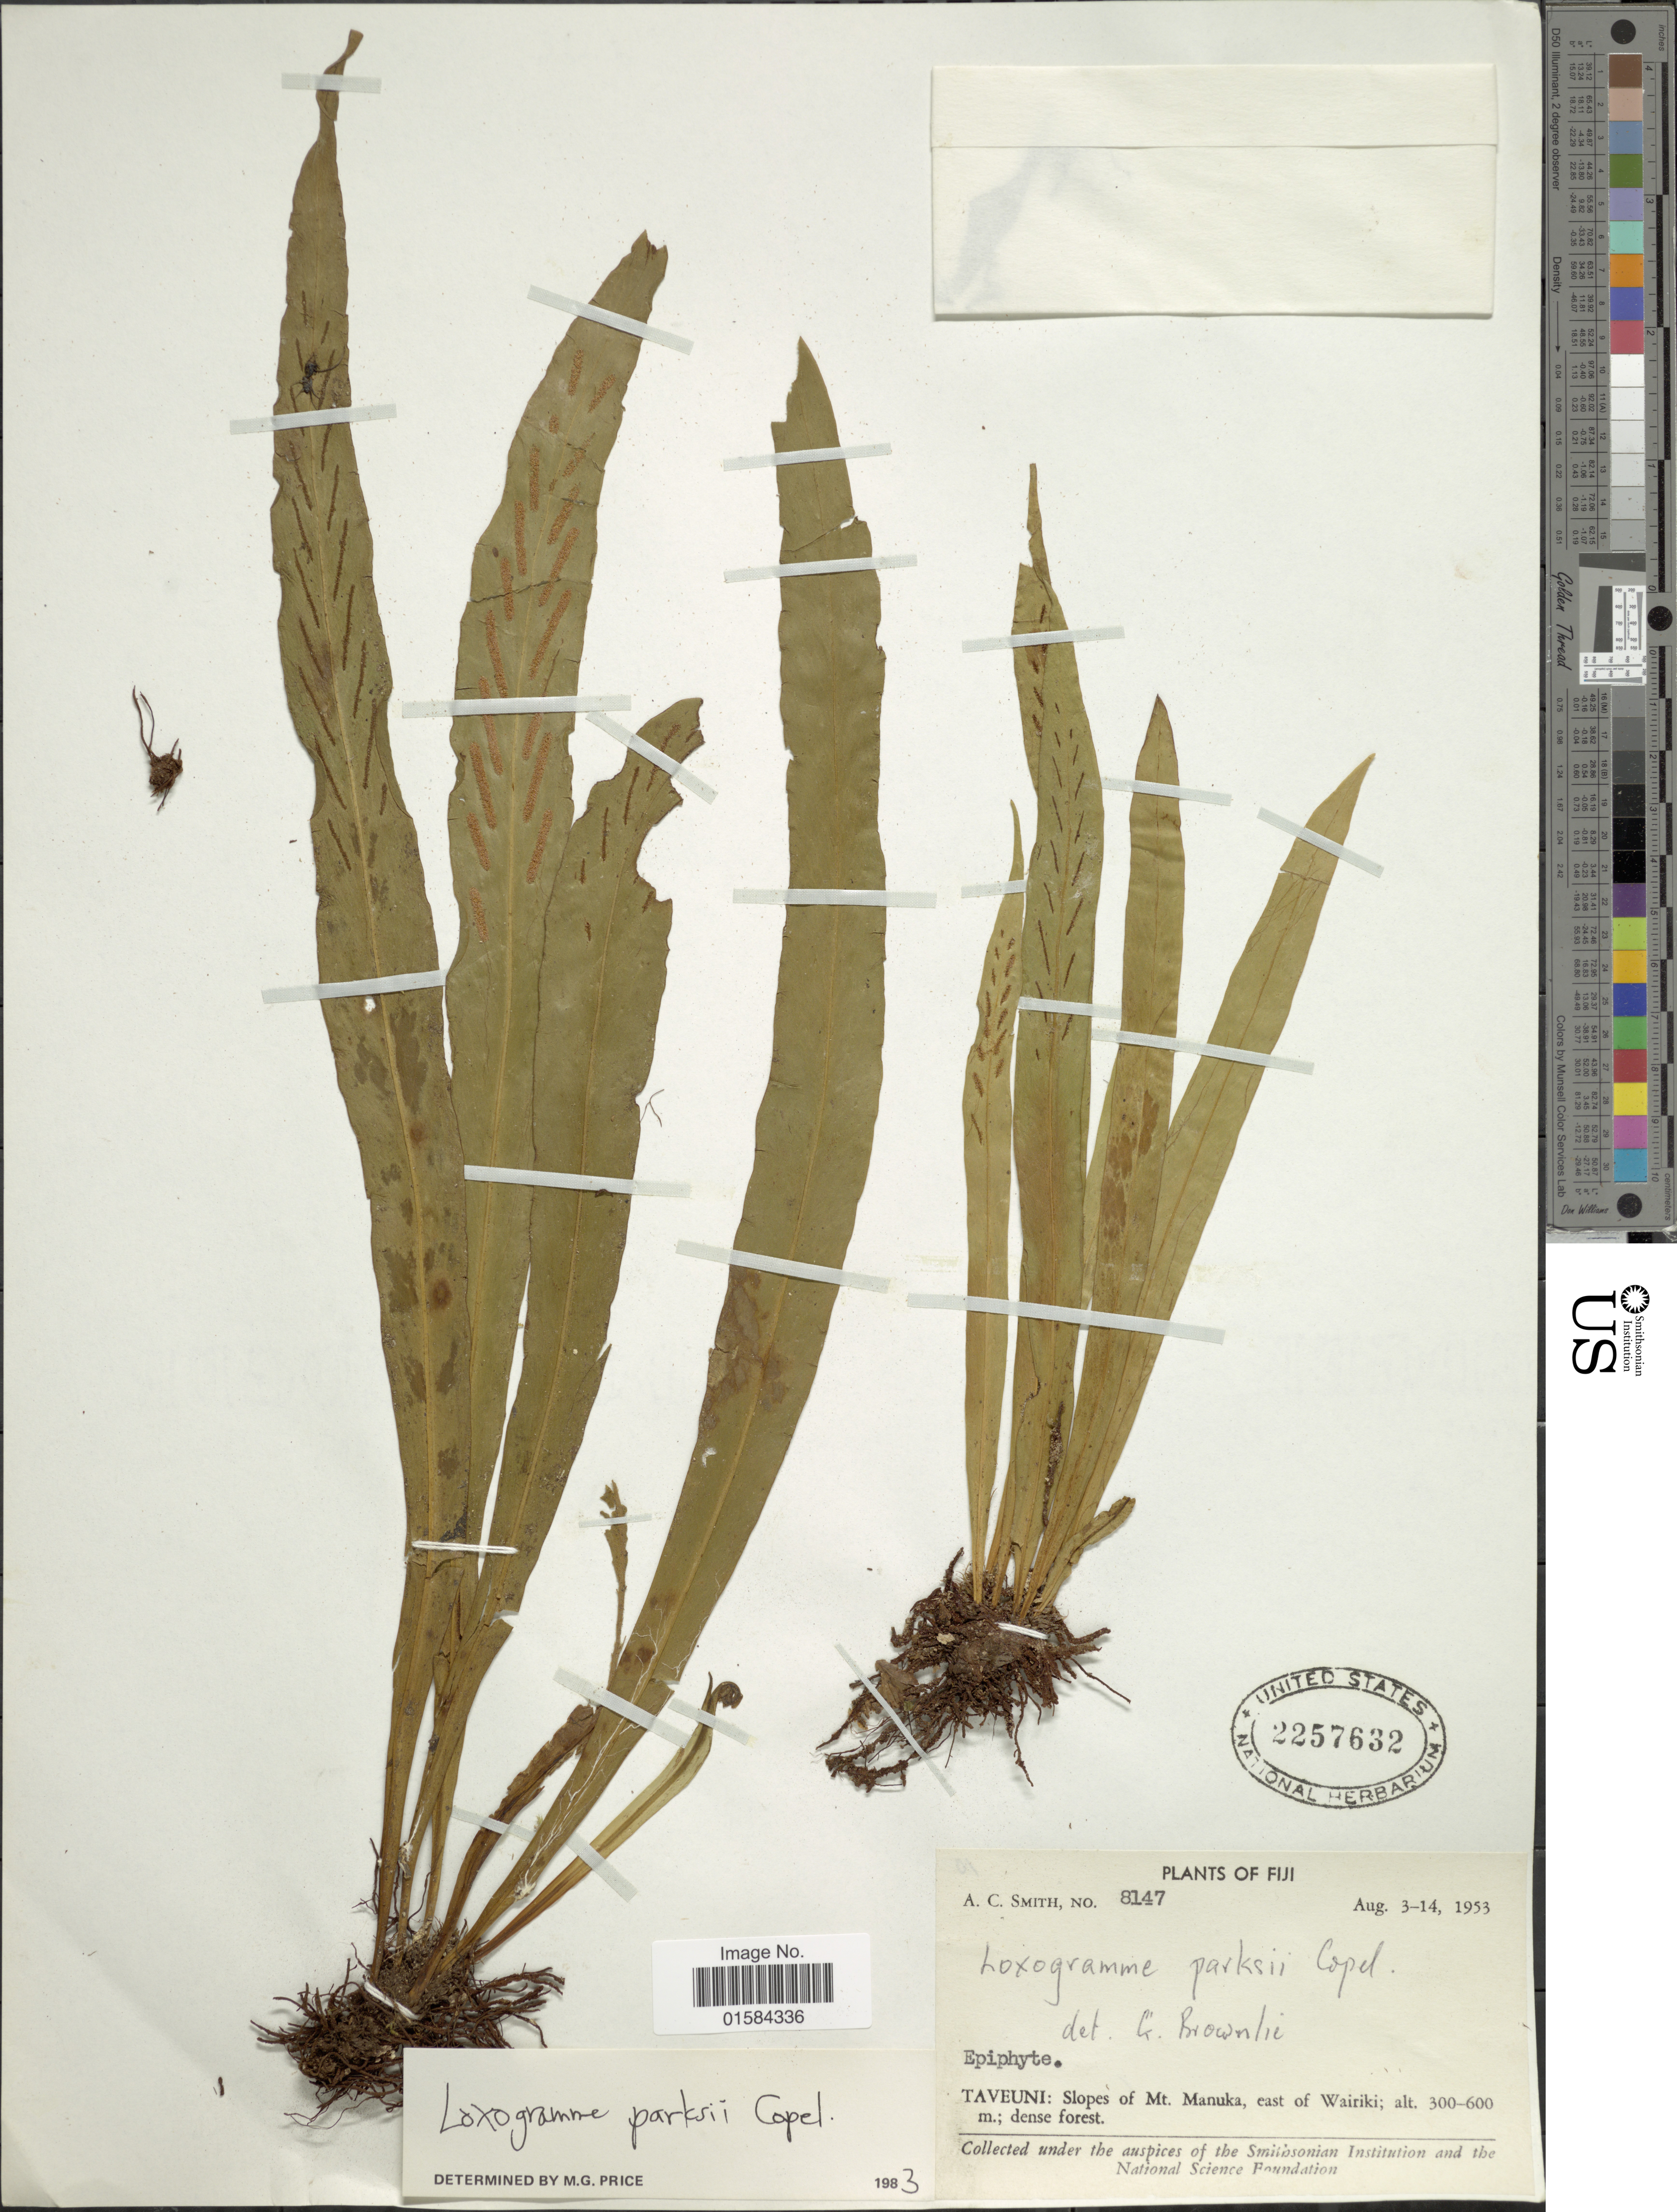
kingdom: Plantae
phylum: Tracheophyta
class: Polypodiopsida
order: Polypodiales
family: Polypodiaceae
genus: Loxogramme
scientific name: Loxogramme parksii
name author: Copel.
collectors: A. C. Smith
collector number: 8147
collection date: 1953-08-03/1953-08-14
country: Fiji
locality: Taveuni: slopes of Mt. Maunka, east of Wairiki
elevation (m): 300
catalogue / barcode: US 2257632